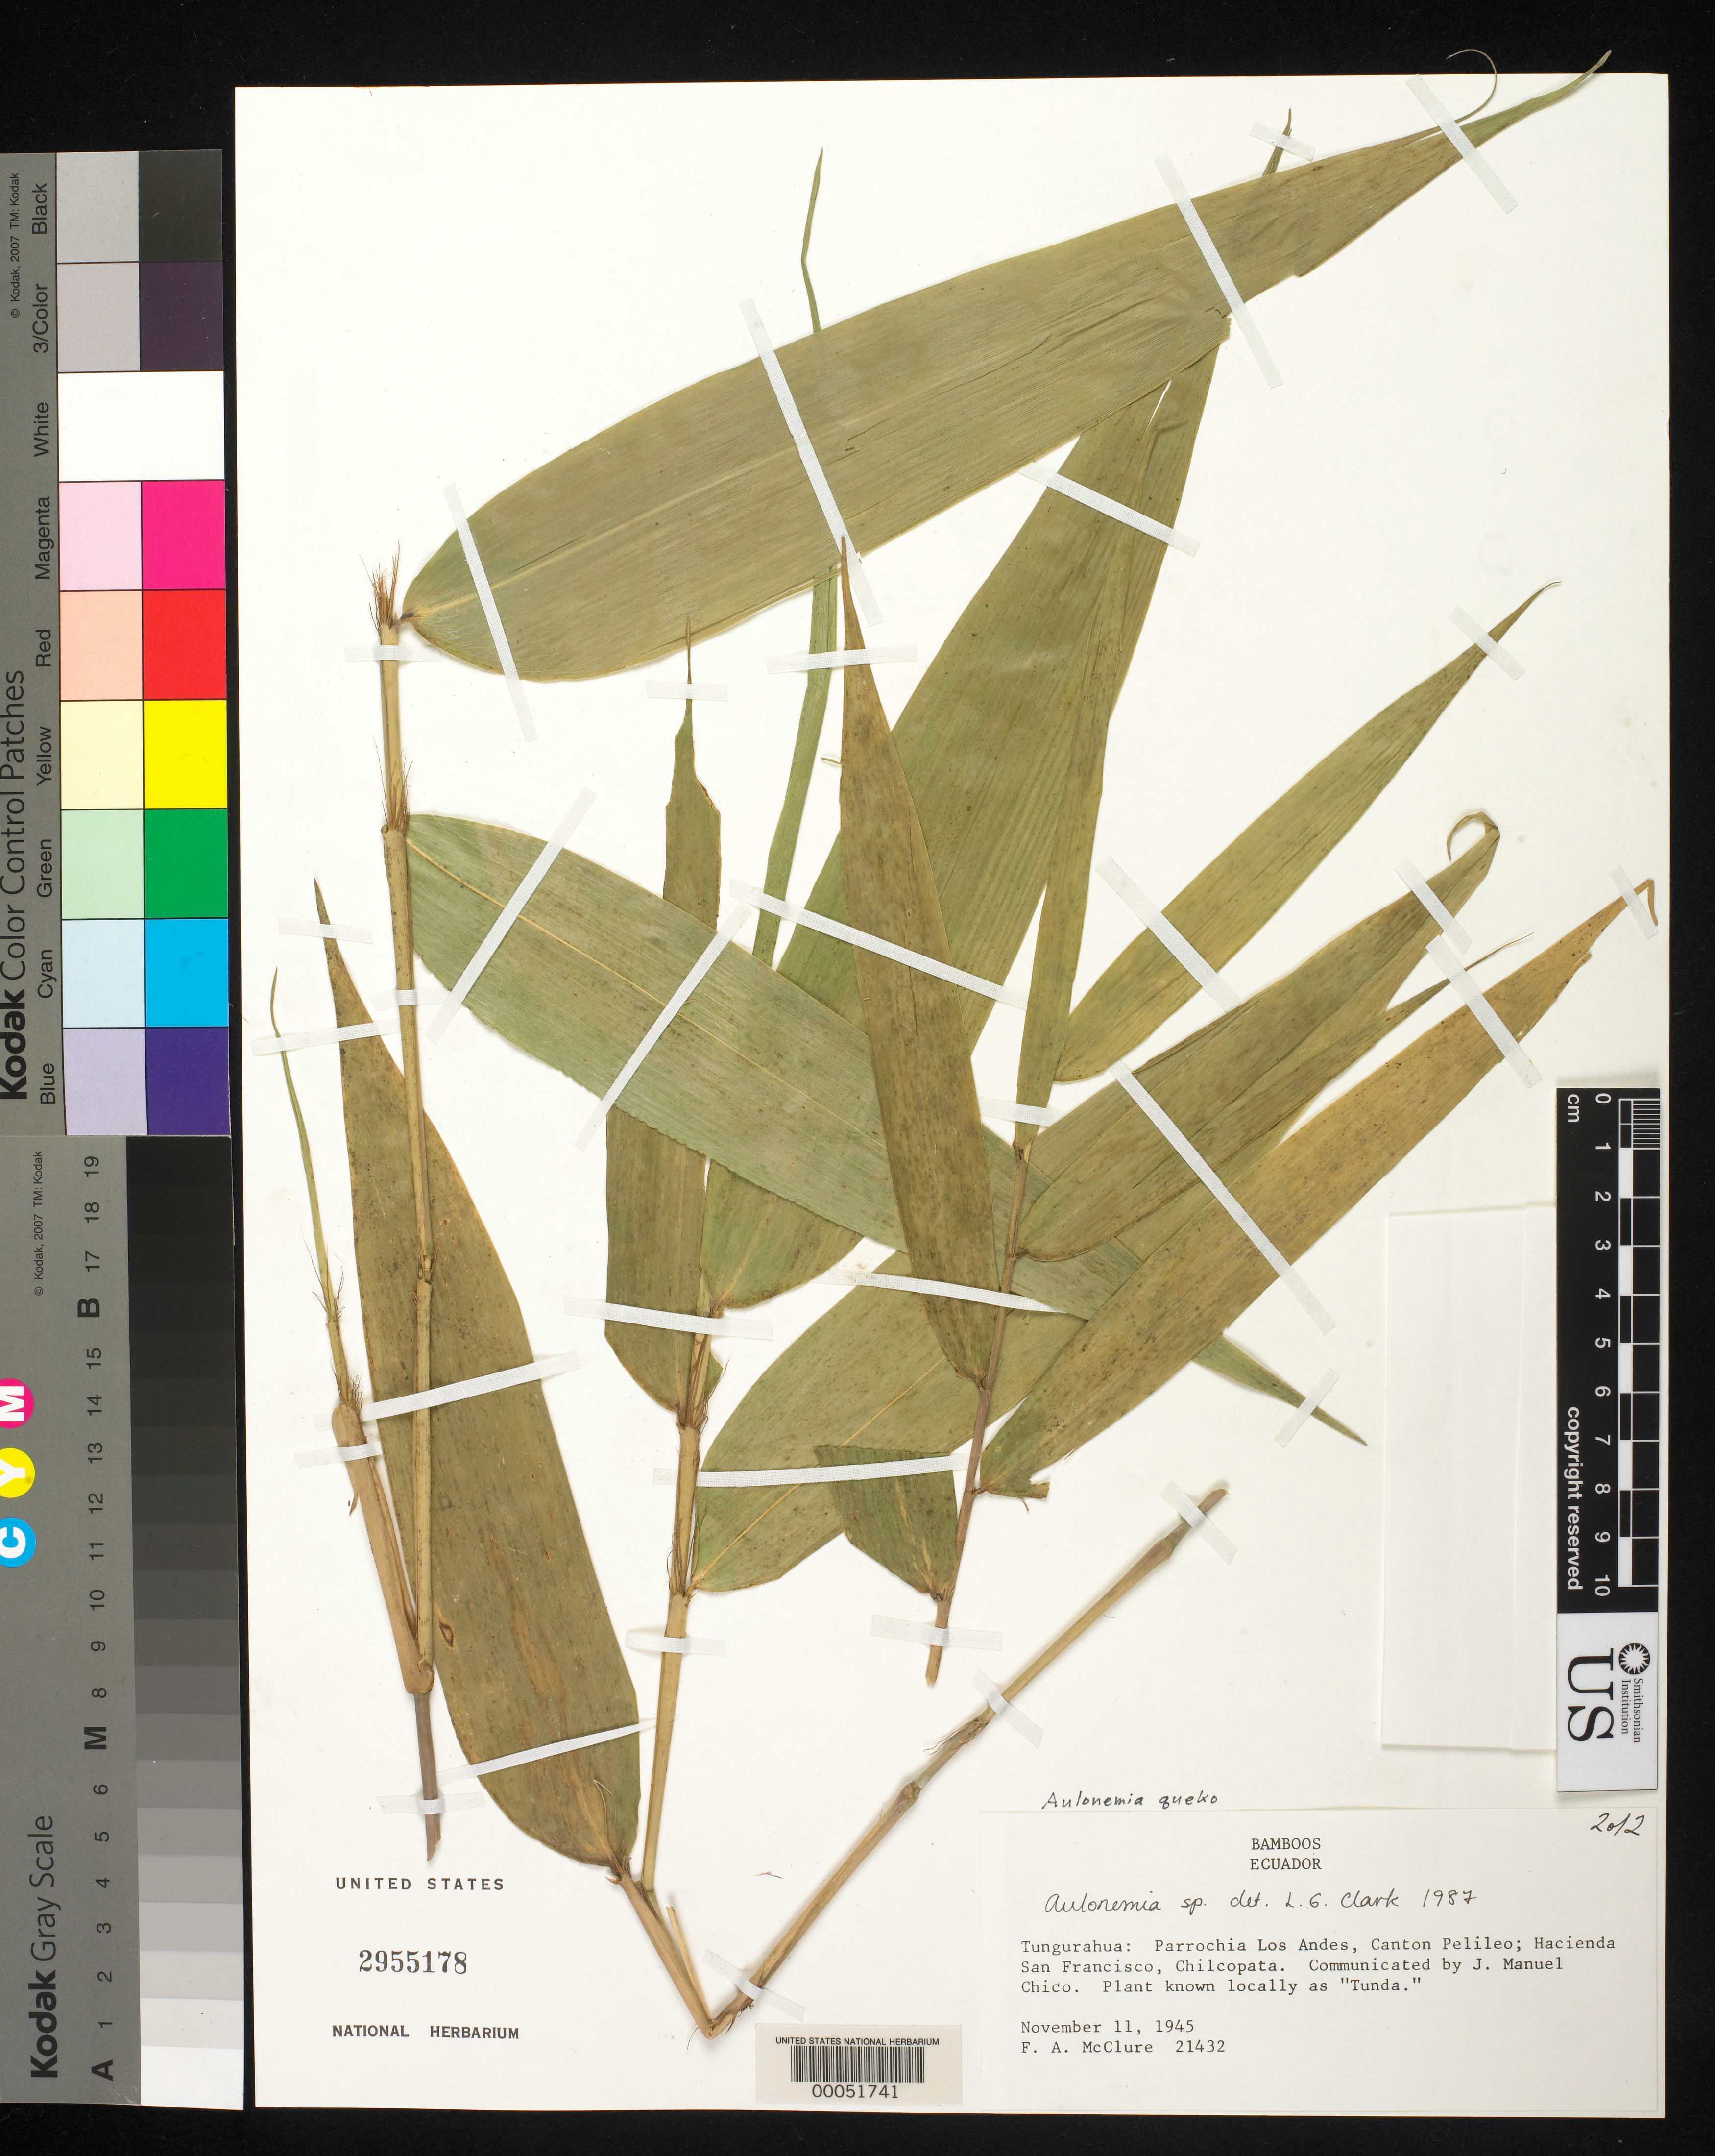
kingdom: Plantae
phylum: Tracheophyta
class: Liliopsida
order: Poales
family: Poaceae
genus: Aulonemia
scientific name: Aulonemia queko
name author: Goudot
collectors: F. A. McClure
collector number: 21432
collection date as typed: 11 Nov 1945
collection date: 1945-11-11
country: Ecuador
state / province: Tungurahua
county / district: Pelileo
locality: Parrochia los Andes, Canton pelileo; Hacienda San Francisco, chilcopata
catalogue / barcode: US 2955178